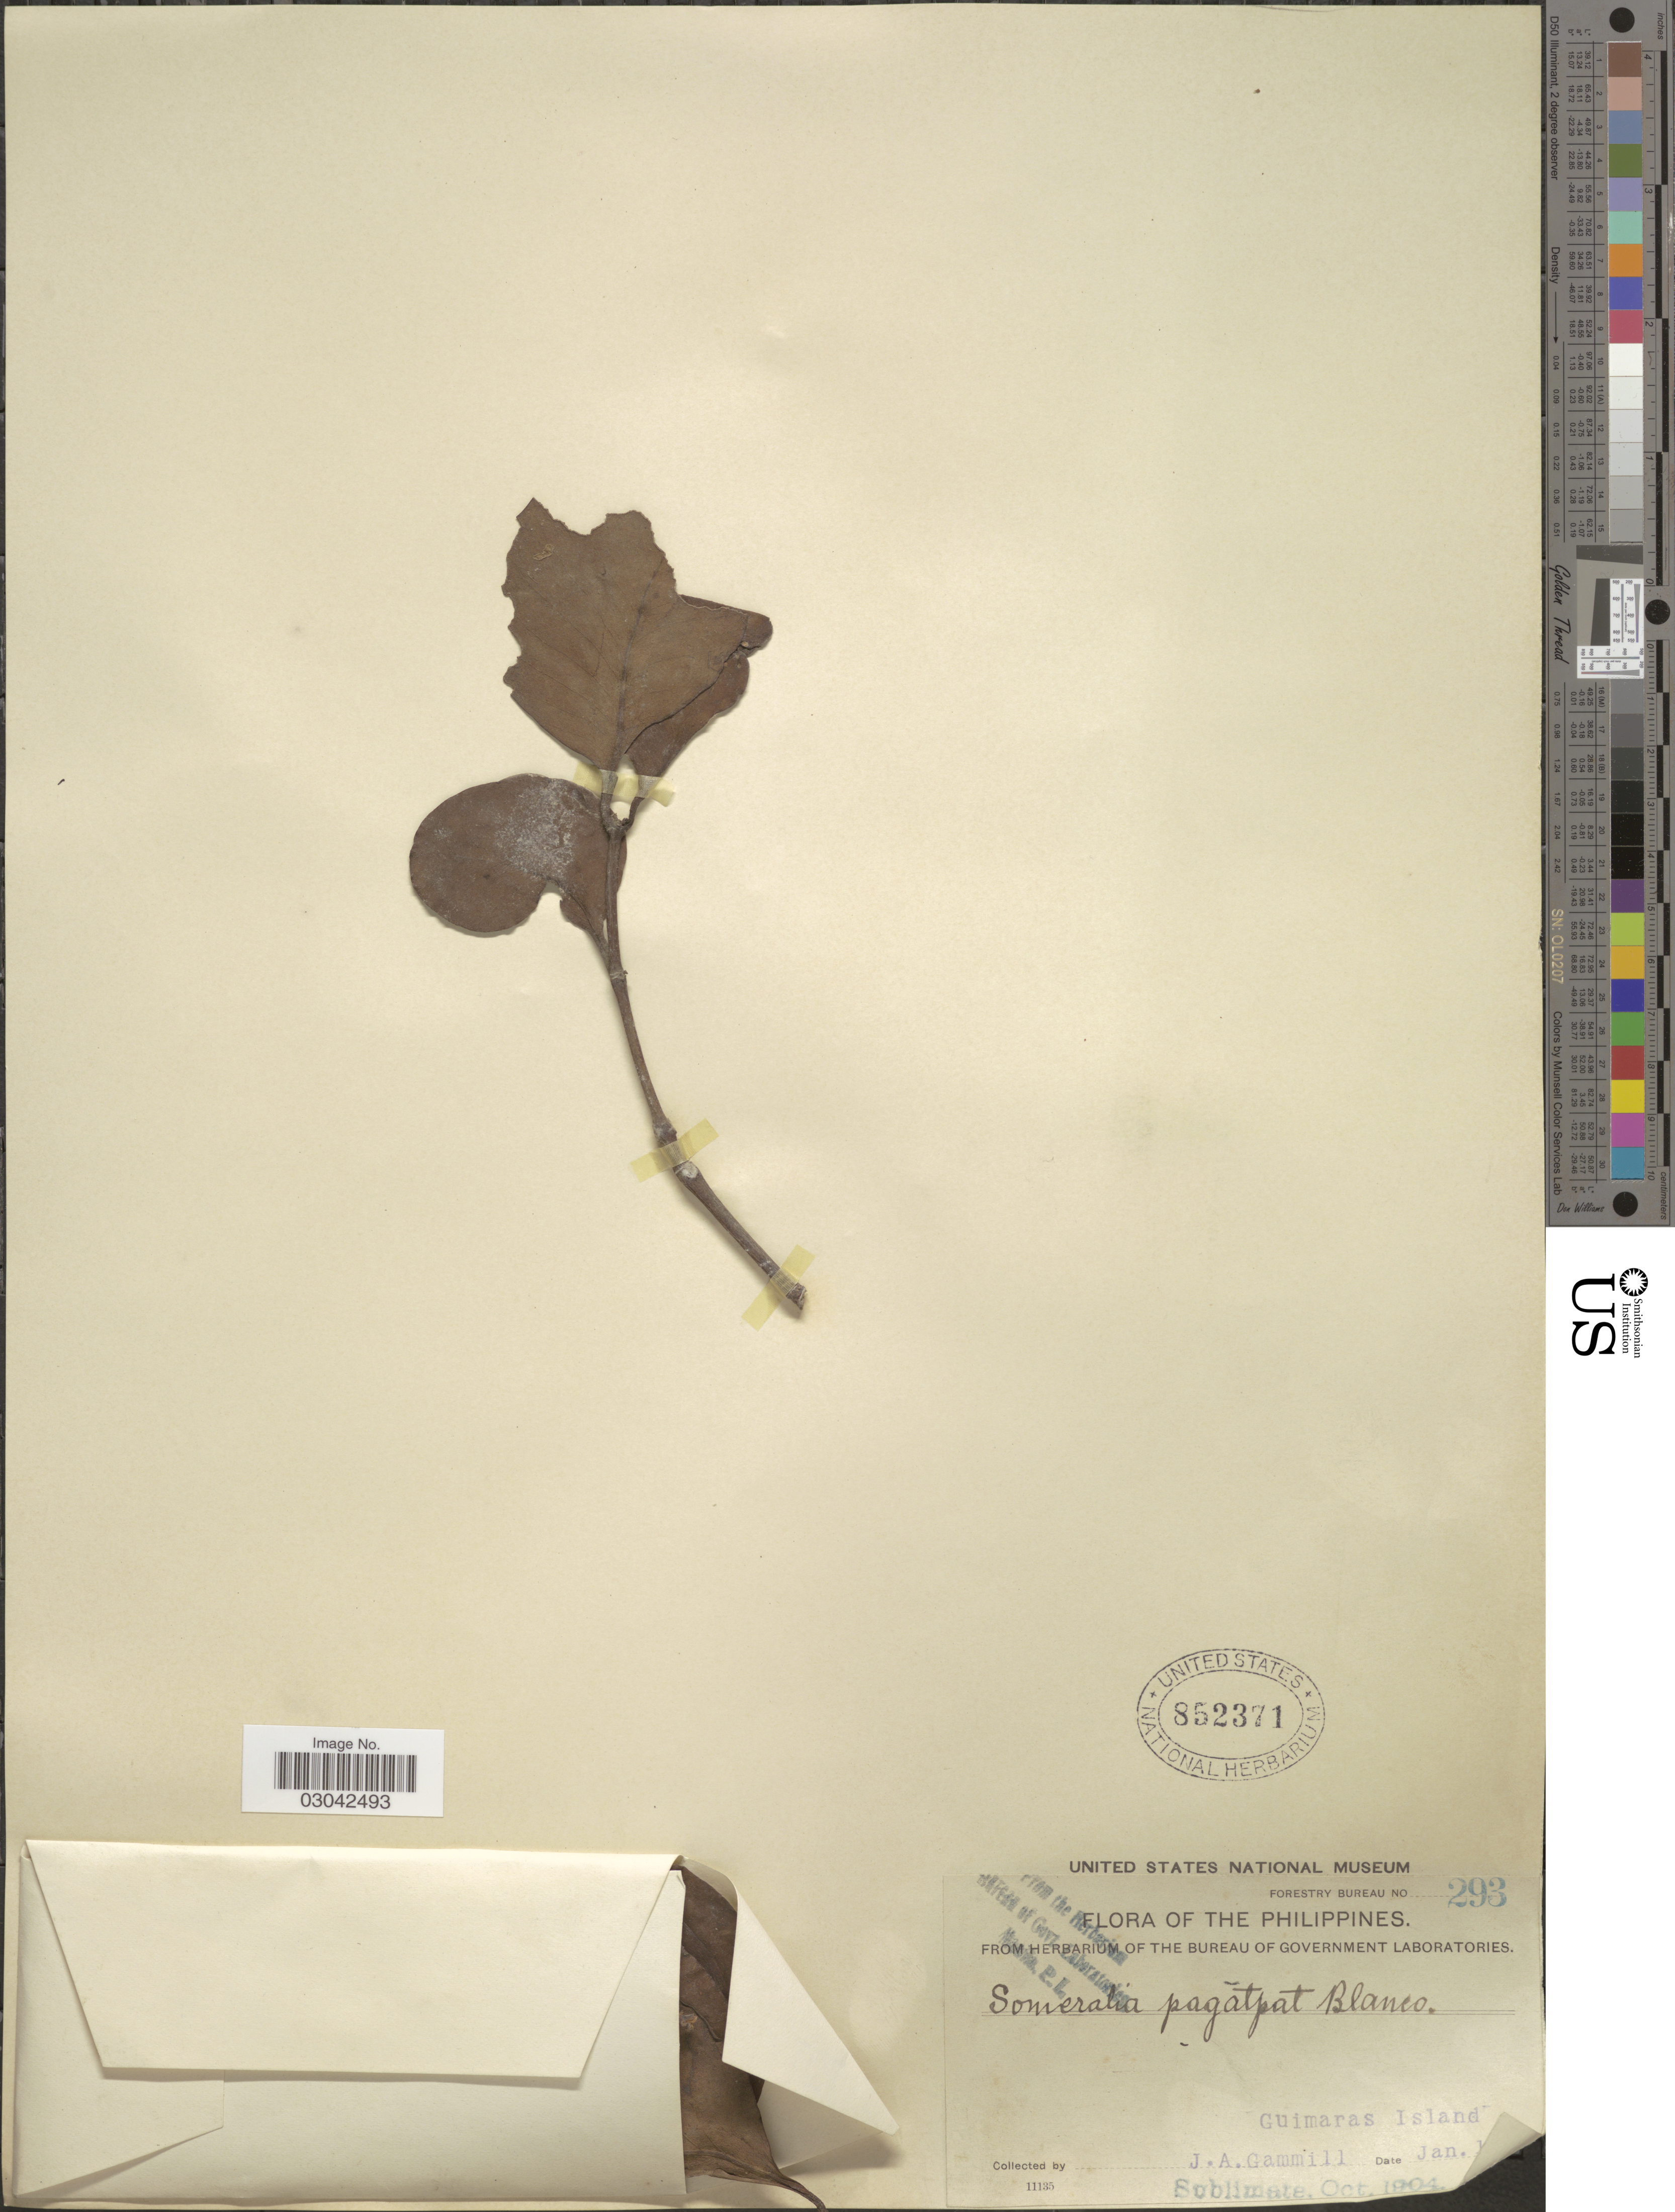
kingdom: Plantae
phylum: Tracheophyta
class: Magnoliopsida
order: Myrtales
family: Lythraceae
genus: Sonneratia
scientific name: Sonneratia pagatpat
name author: Blanco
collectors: J. Gammill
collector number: Forestry Bureau 293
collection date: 1904-01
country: Philippines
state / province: Western Visayas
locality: Guimaras Island.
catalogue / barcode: US 852371